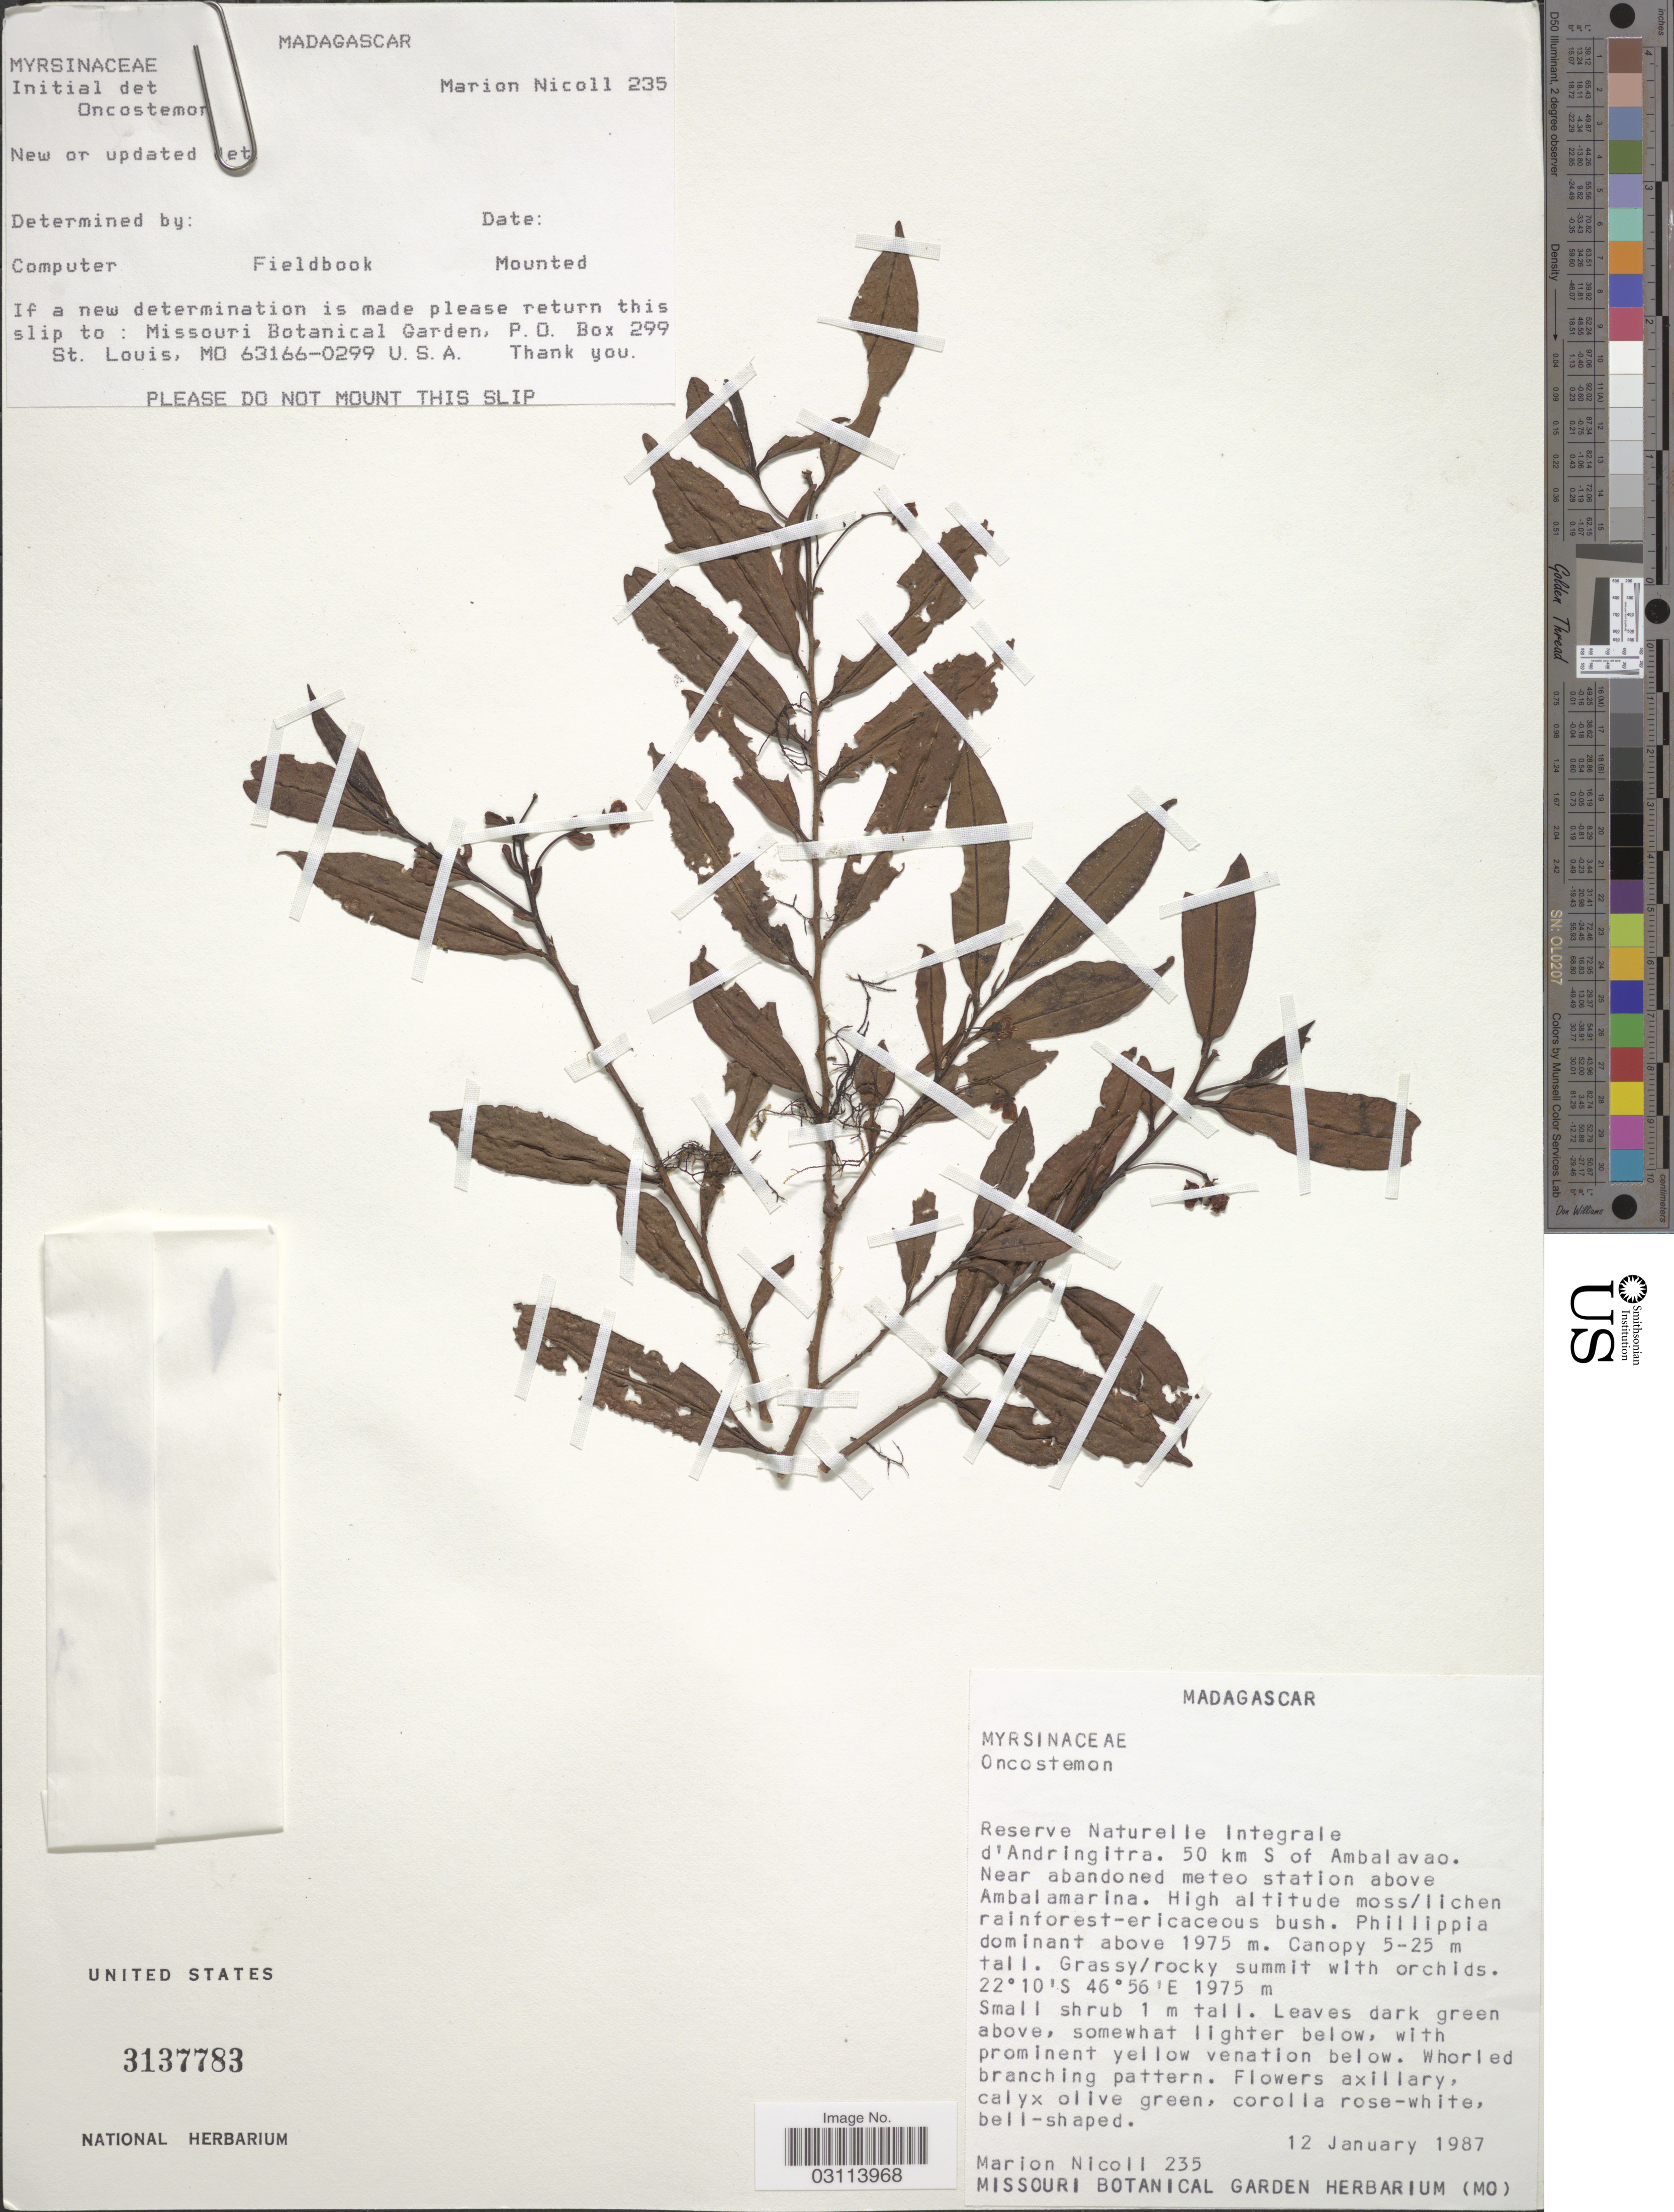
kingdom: Plantae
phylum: Tracheophyta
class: Magnoliopsida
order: Ericales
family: Primulaceae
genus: Oncostemon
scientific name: Oncostemon sp.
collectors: M. F. Nicoll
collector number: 235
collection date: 1987-01-12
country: Madagascar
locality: Reserve Naturelle Integrale d'Andringitra. 50 km S of Ambalavao. Near abandoned meteo station above Ambalamarina.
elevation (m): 1975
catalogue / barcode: US 3137783